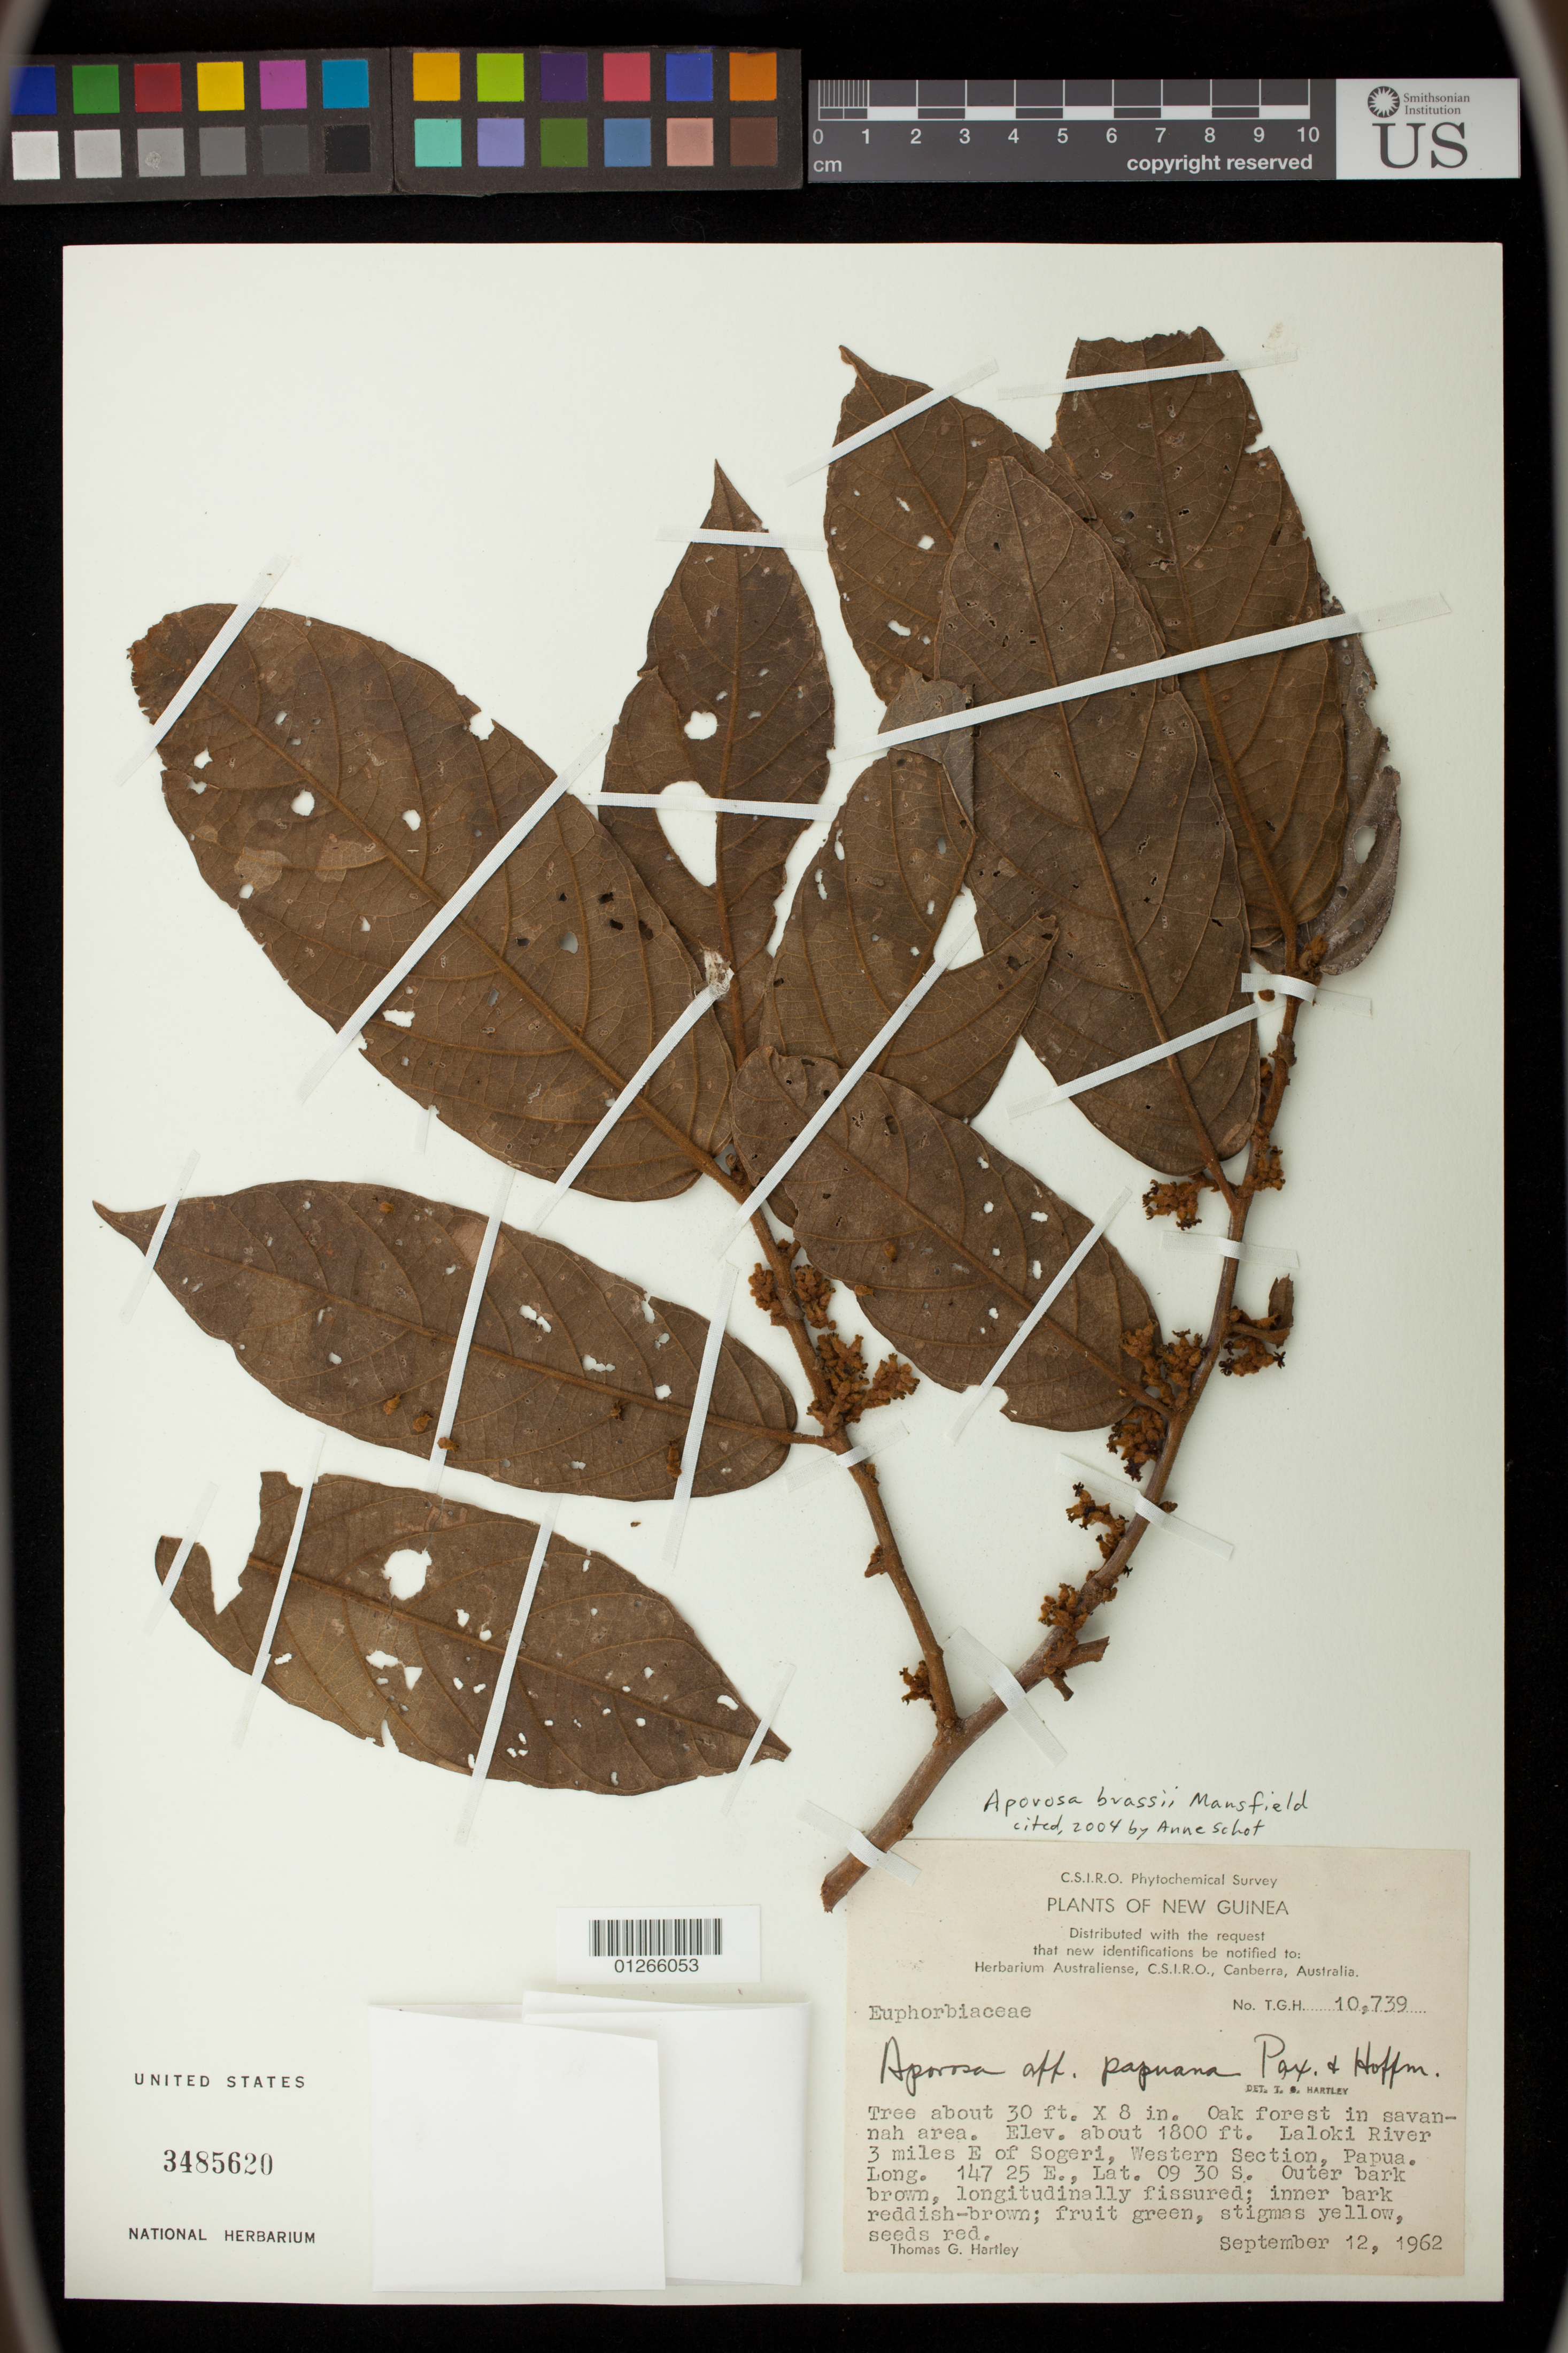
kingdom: Plantae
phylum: Tracheophyta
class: Magnoliopsida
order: Malpighiales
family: Phyllanthaceae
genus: Aporosa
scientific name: Aporosa brassii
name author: Mansf.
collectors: T. G. Hartley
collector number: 10739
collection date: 1962-09-12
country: Papua New Guinea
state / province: Western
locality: Laloki River 3 miles E of Sogeri, Western Section, Papua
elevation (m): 549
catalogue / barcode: US 3485620